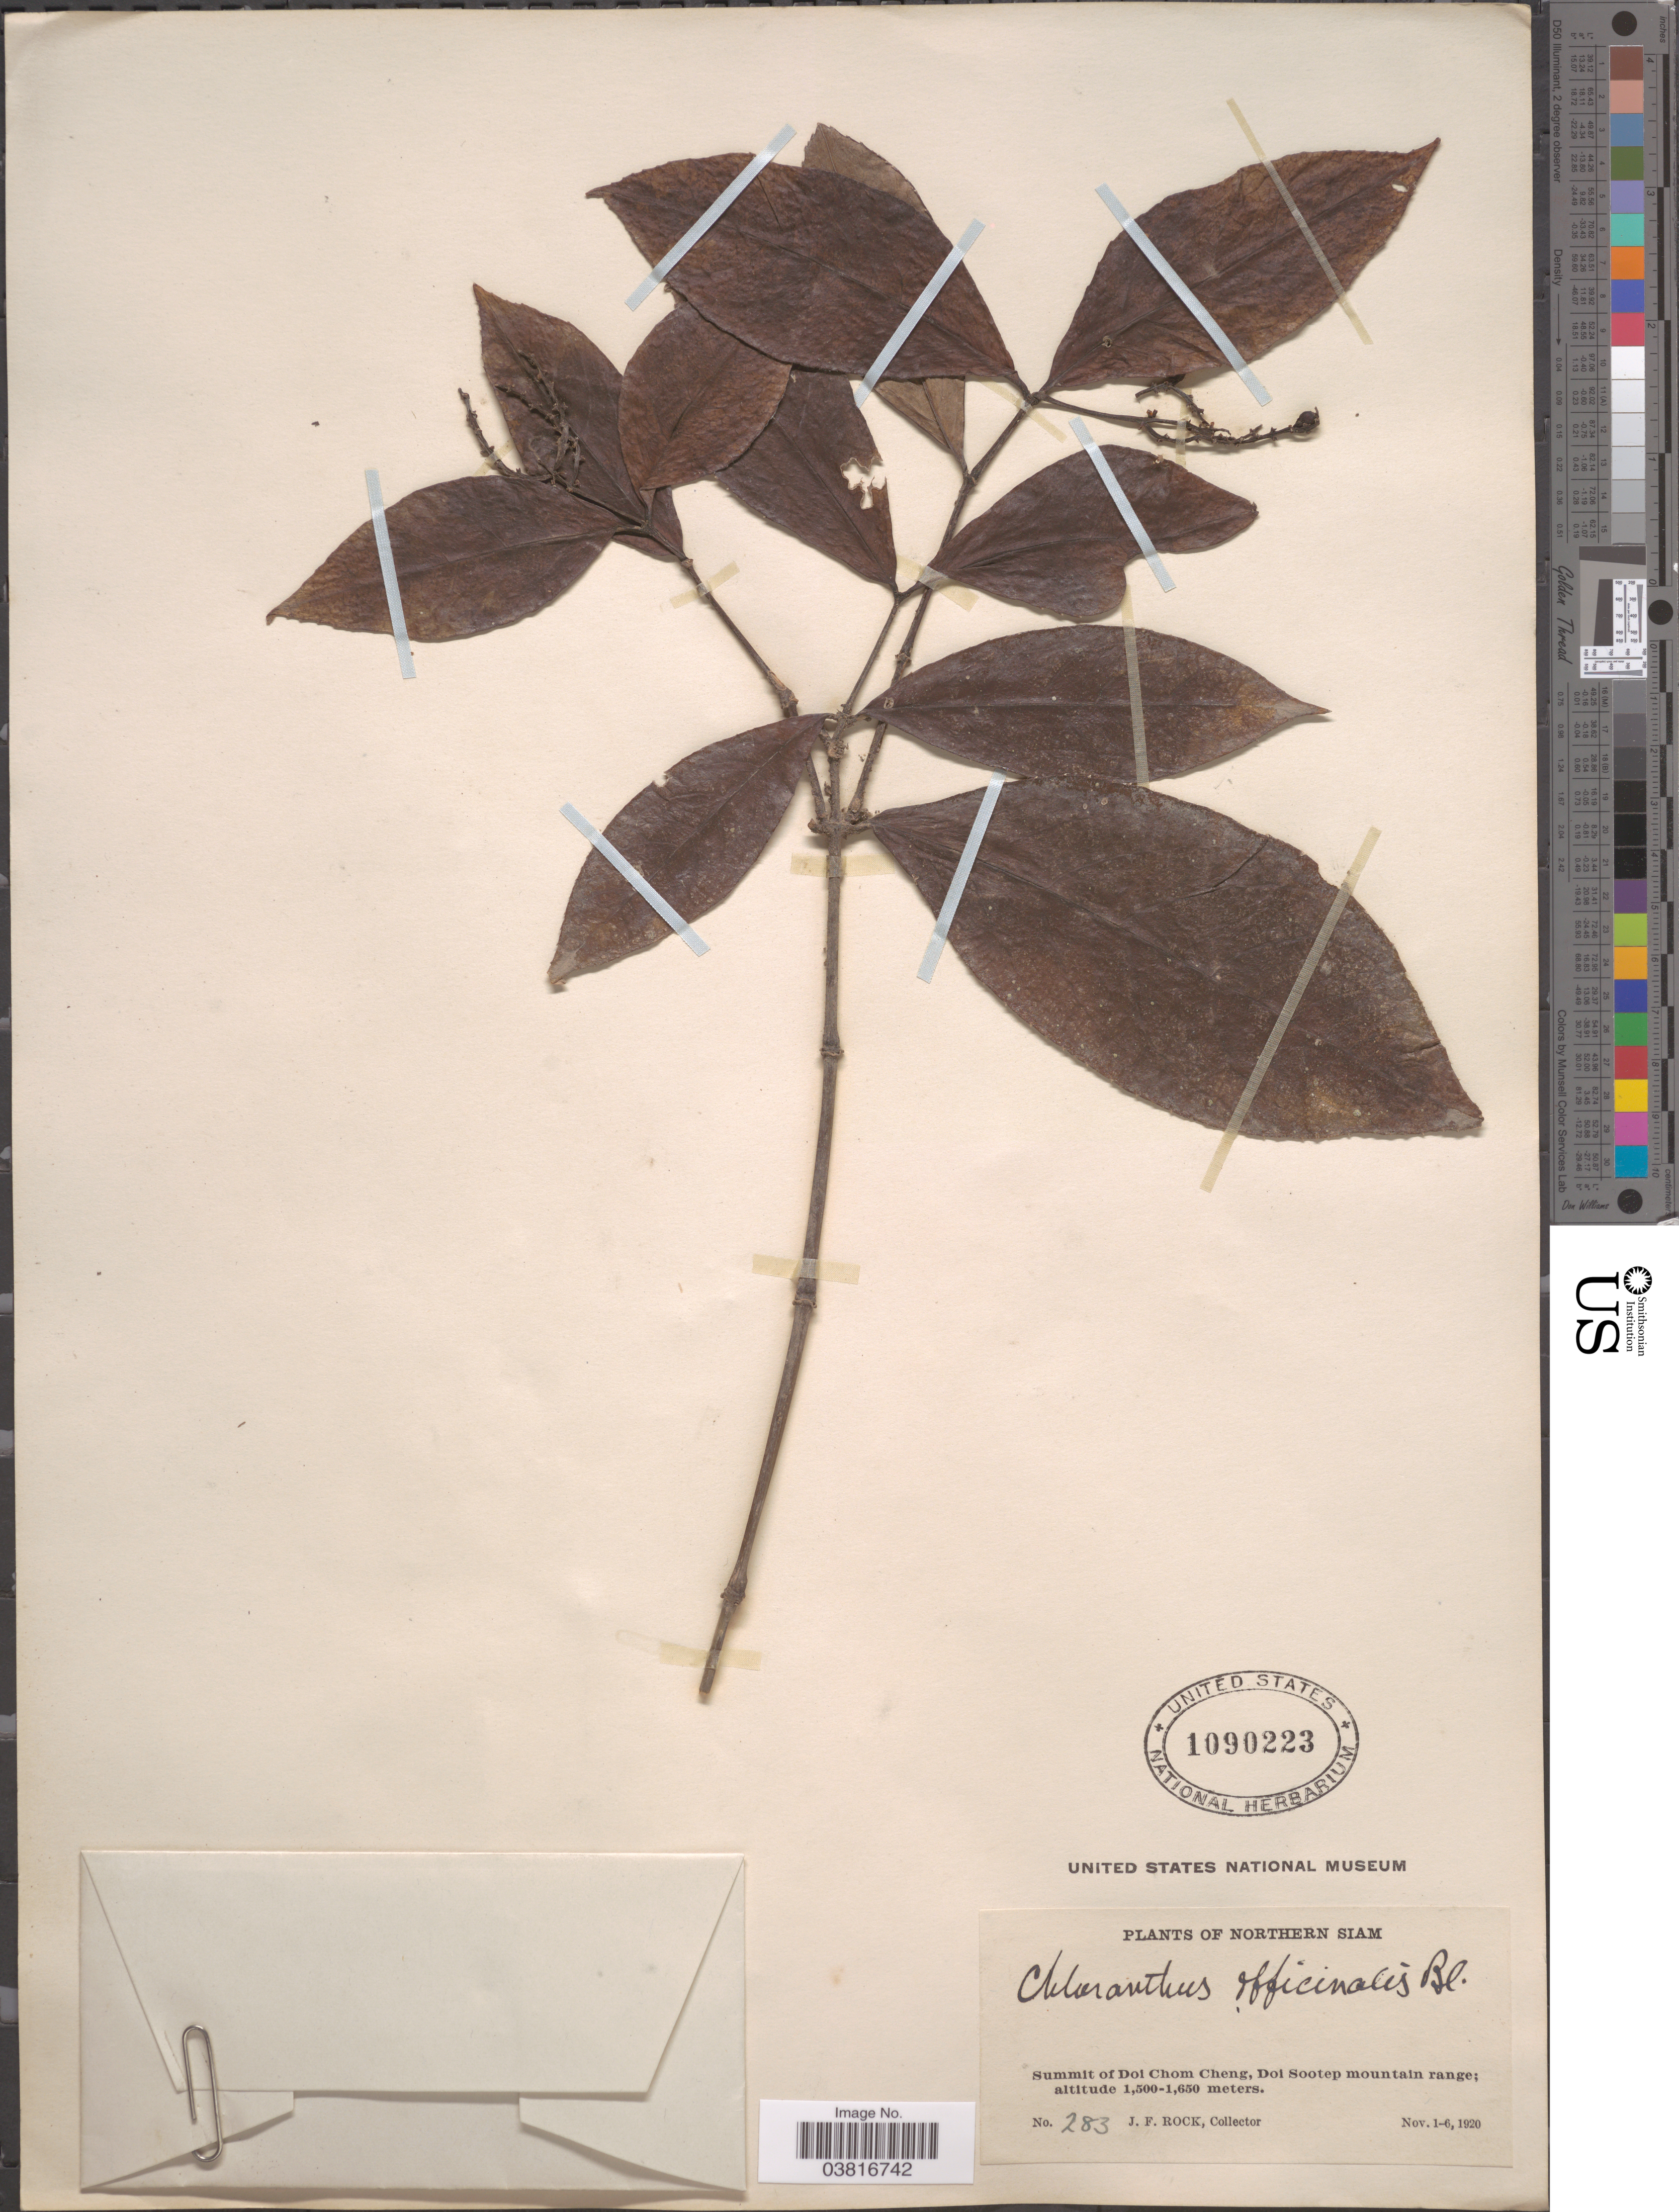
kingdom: Plantae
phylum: Tracheophyta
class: Magnoliopsida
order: Chloranthales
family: Chloranthaceae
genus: Chloranthus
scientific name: Chloranthus erectus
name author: (Buch.-Ham.) Verdc.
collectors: J. Rock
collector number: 283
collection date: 1920-11-01/1920-11-06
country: Thailand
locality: Northern Siam. Summit of Doi Chom Cheng, Doi Sootep mountain range.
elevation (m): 1500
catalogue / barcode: US 1090223